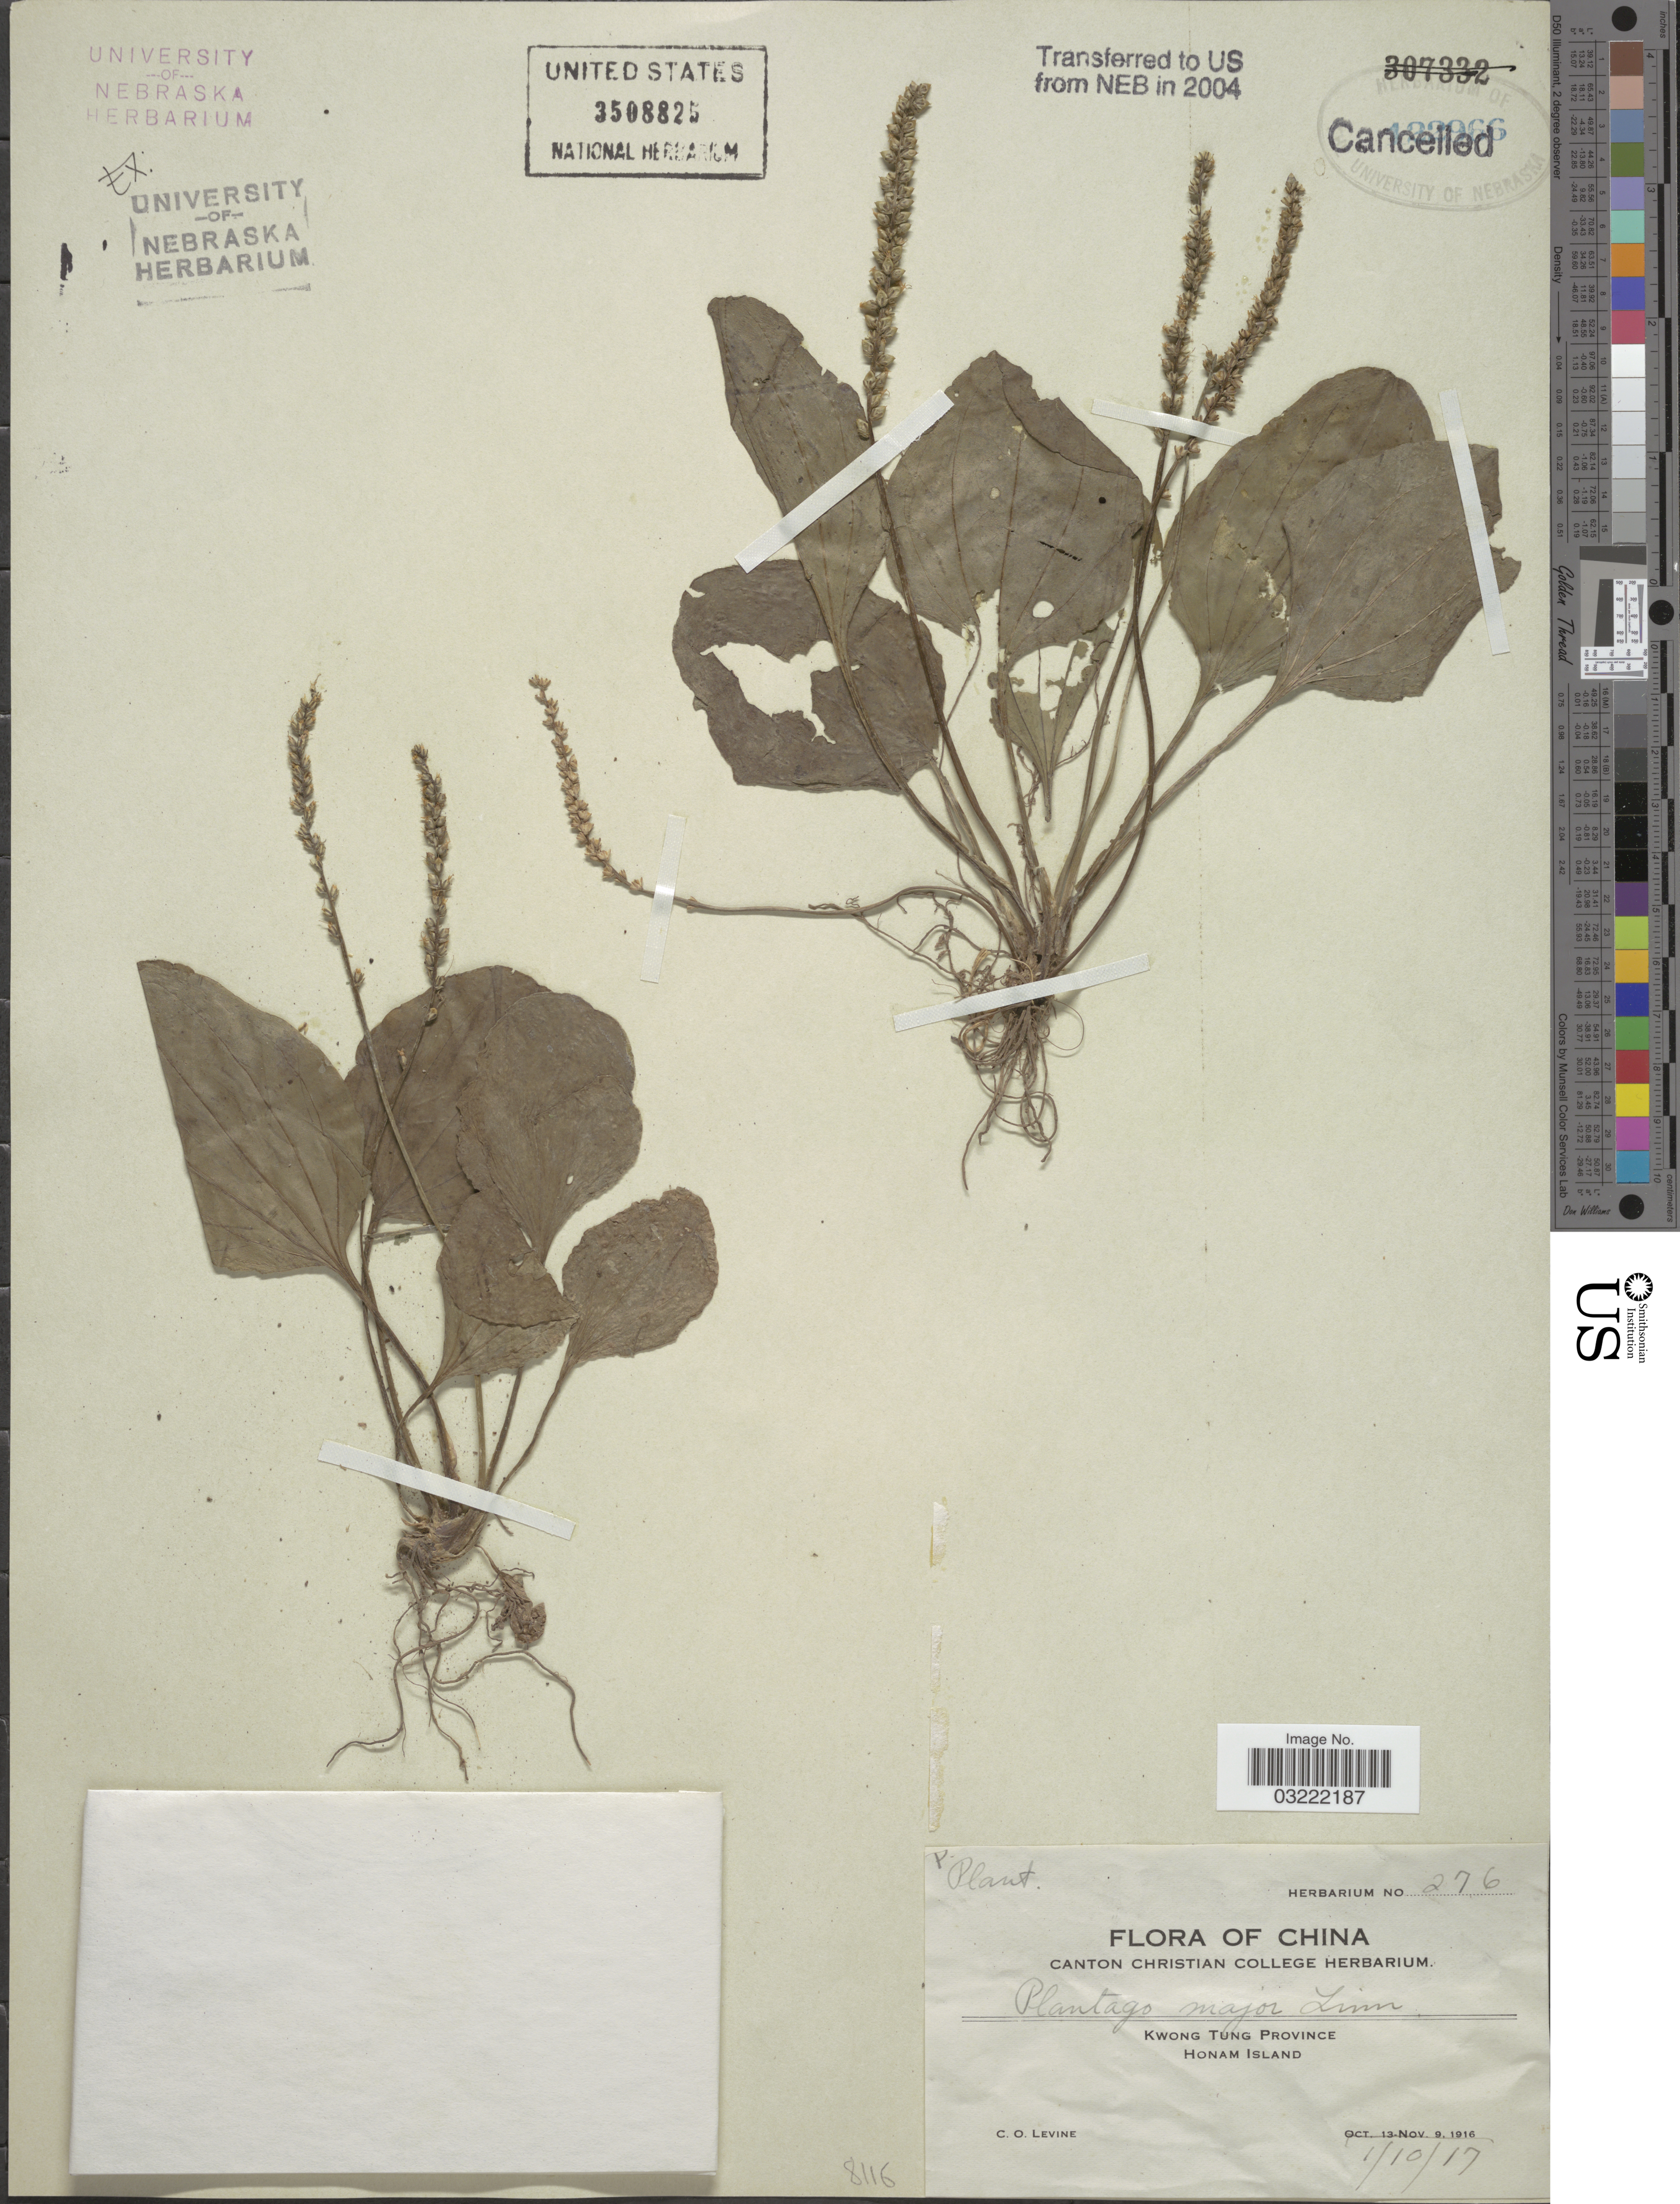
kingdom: Plantae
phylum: Tracheophyta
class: Magnoliopsida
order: Lamiales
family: Plantaginaceae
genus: Plantago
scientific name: Plantago major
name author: L.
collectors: C. O. Levine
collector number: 276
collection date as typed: Transcribed d/m/y: 1/10/17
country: China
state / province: Guangdong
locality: Kwong Tung Province. Honam Island.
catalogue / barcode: US 3508825